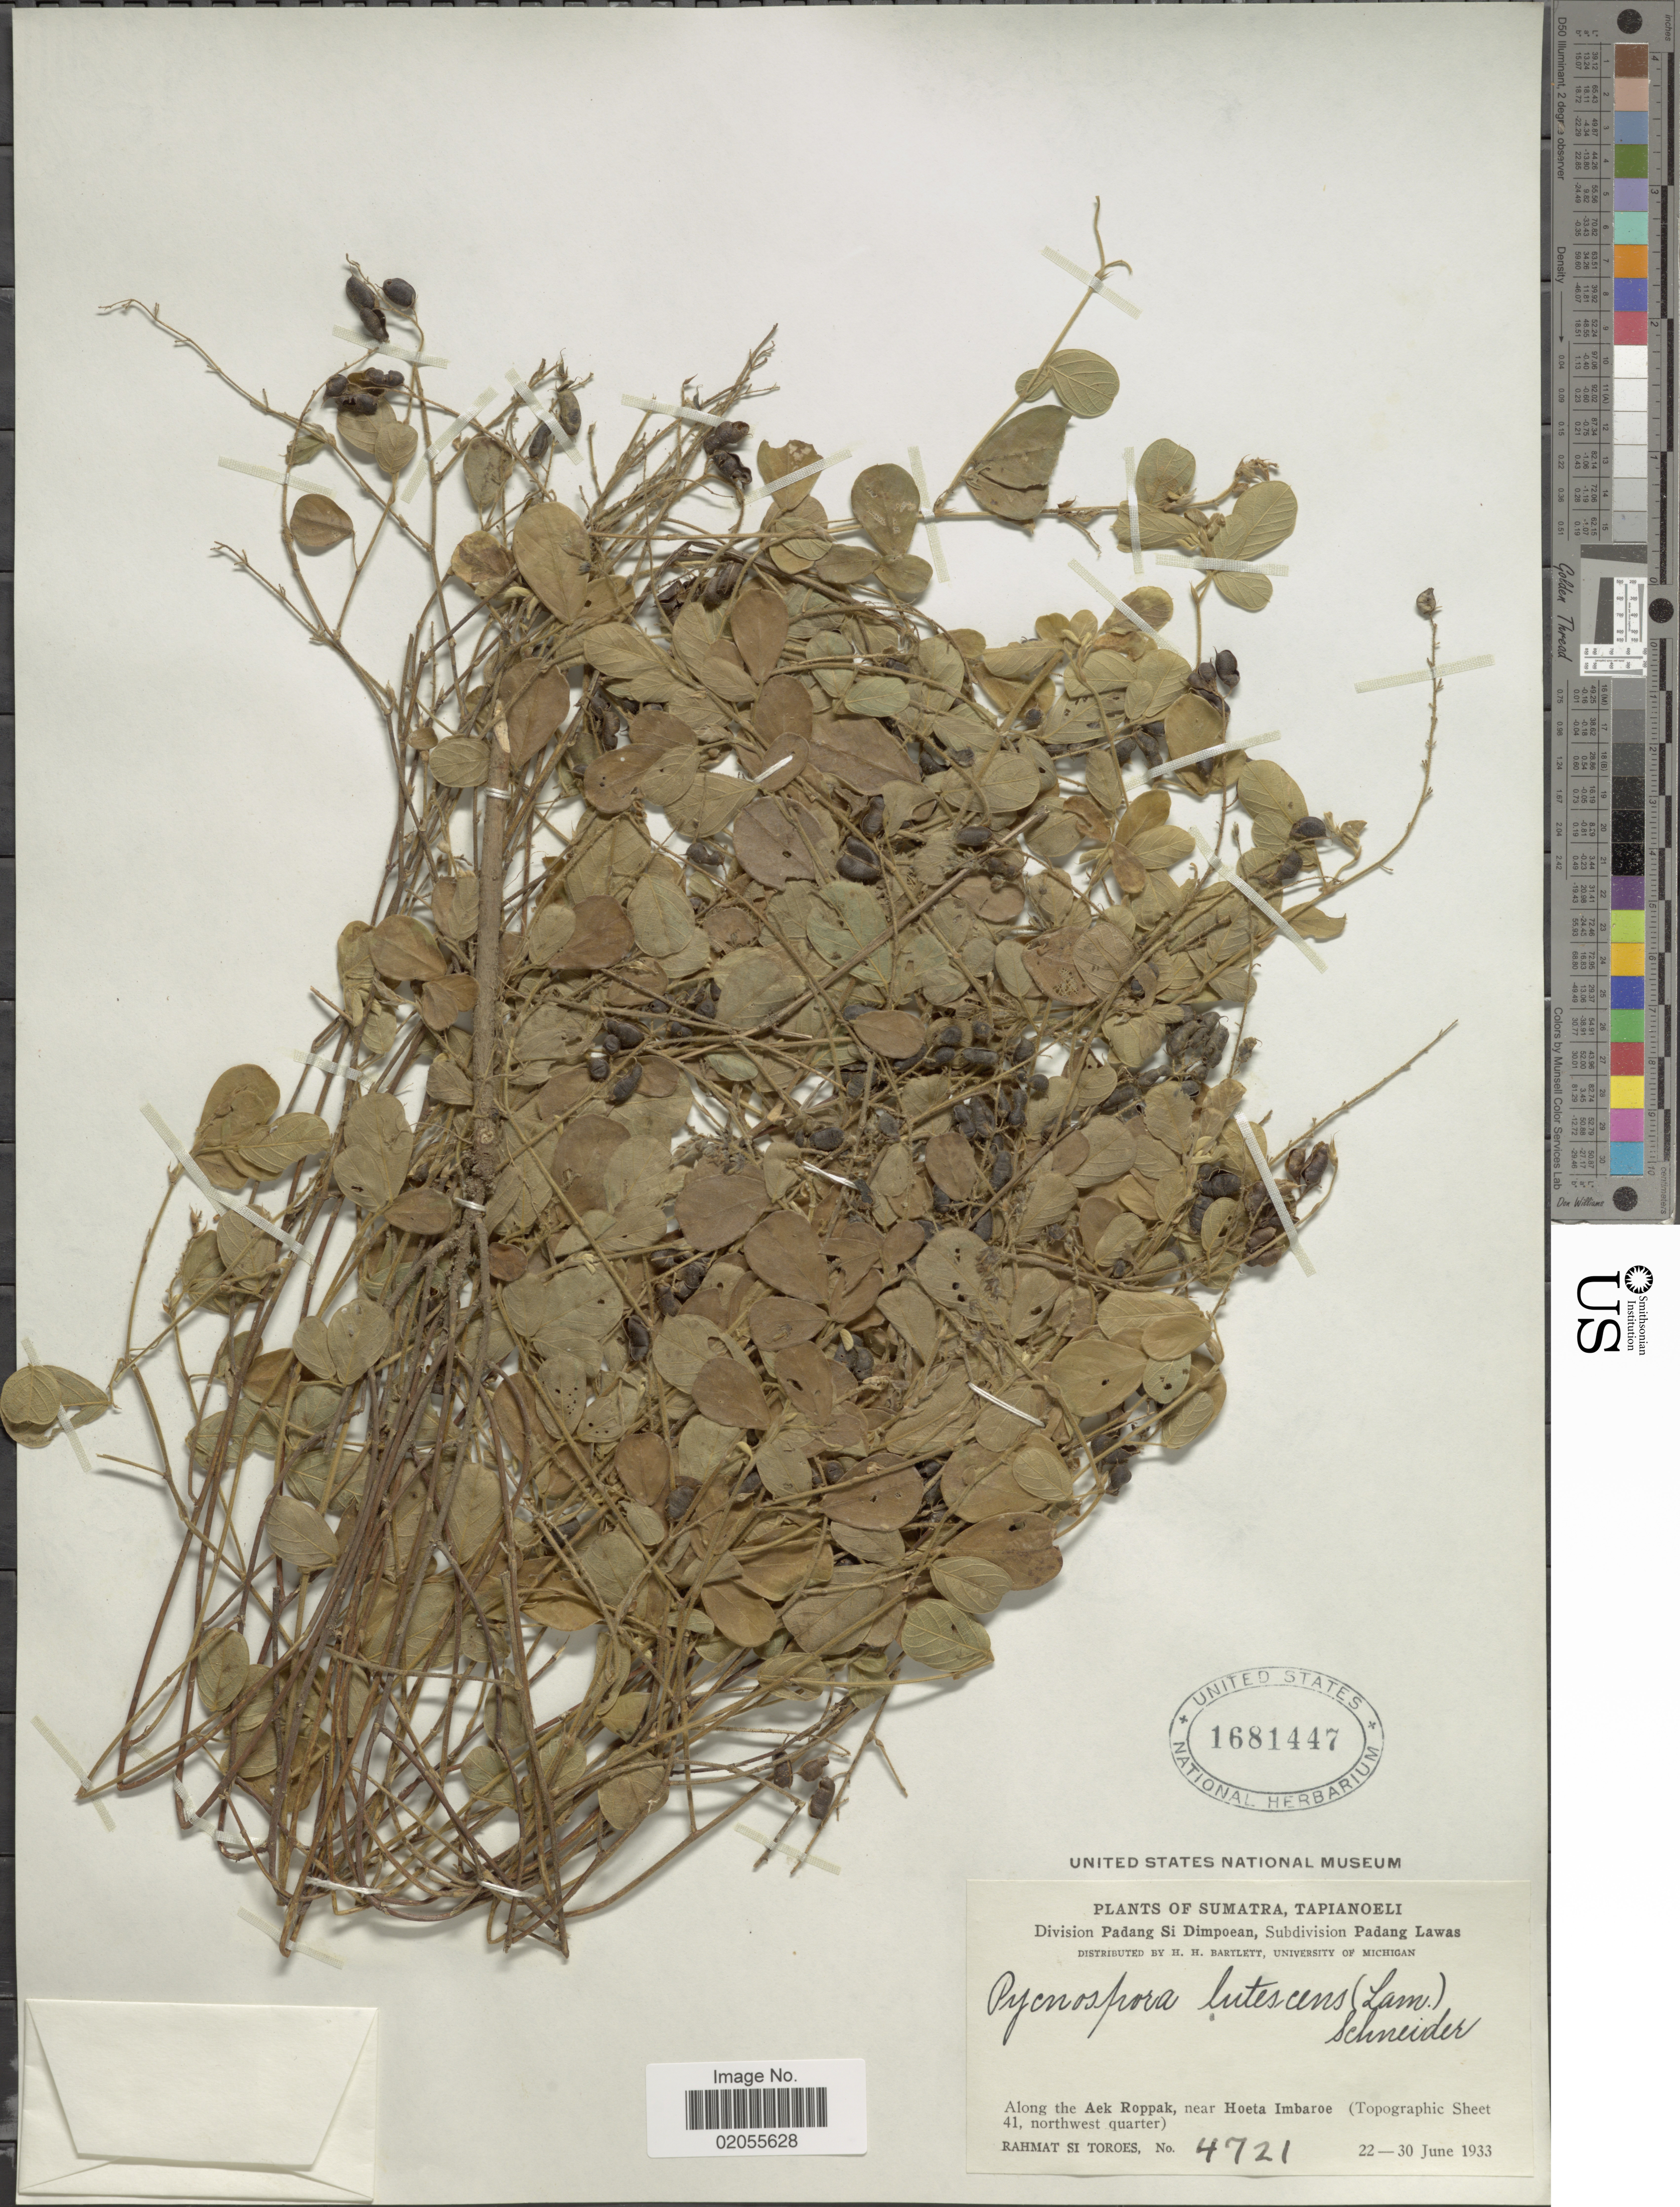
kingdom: Plantae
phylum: Tracheophyta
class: Magnoliopsida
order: Fabales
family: Fabaceae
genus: Pycnospora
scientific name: Pycnospora lutescens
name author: (Poir.) Schindl.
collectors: Rahmat Si Boeea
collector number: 4721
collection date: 1933-06-22/1933-06-30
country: Indonesia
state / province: Sumatra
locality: Division Padang Si Dimpoean, Subdivision Padang Lawas, Along the Aek Roppak, near Hoeta Imbaroe (topograpich Sheet 41, northwest quarter), East Coast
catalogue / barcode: US 1681447